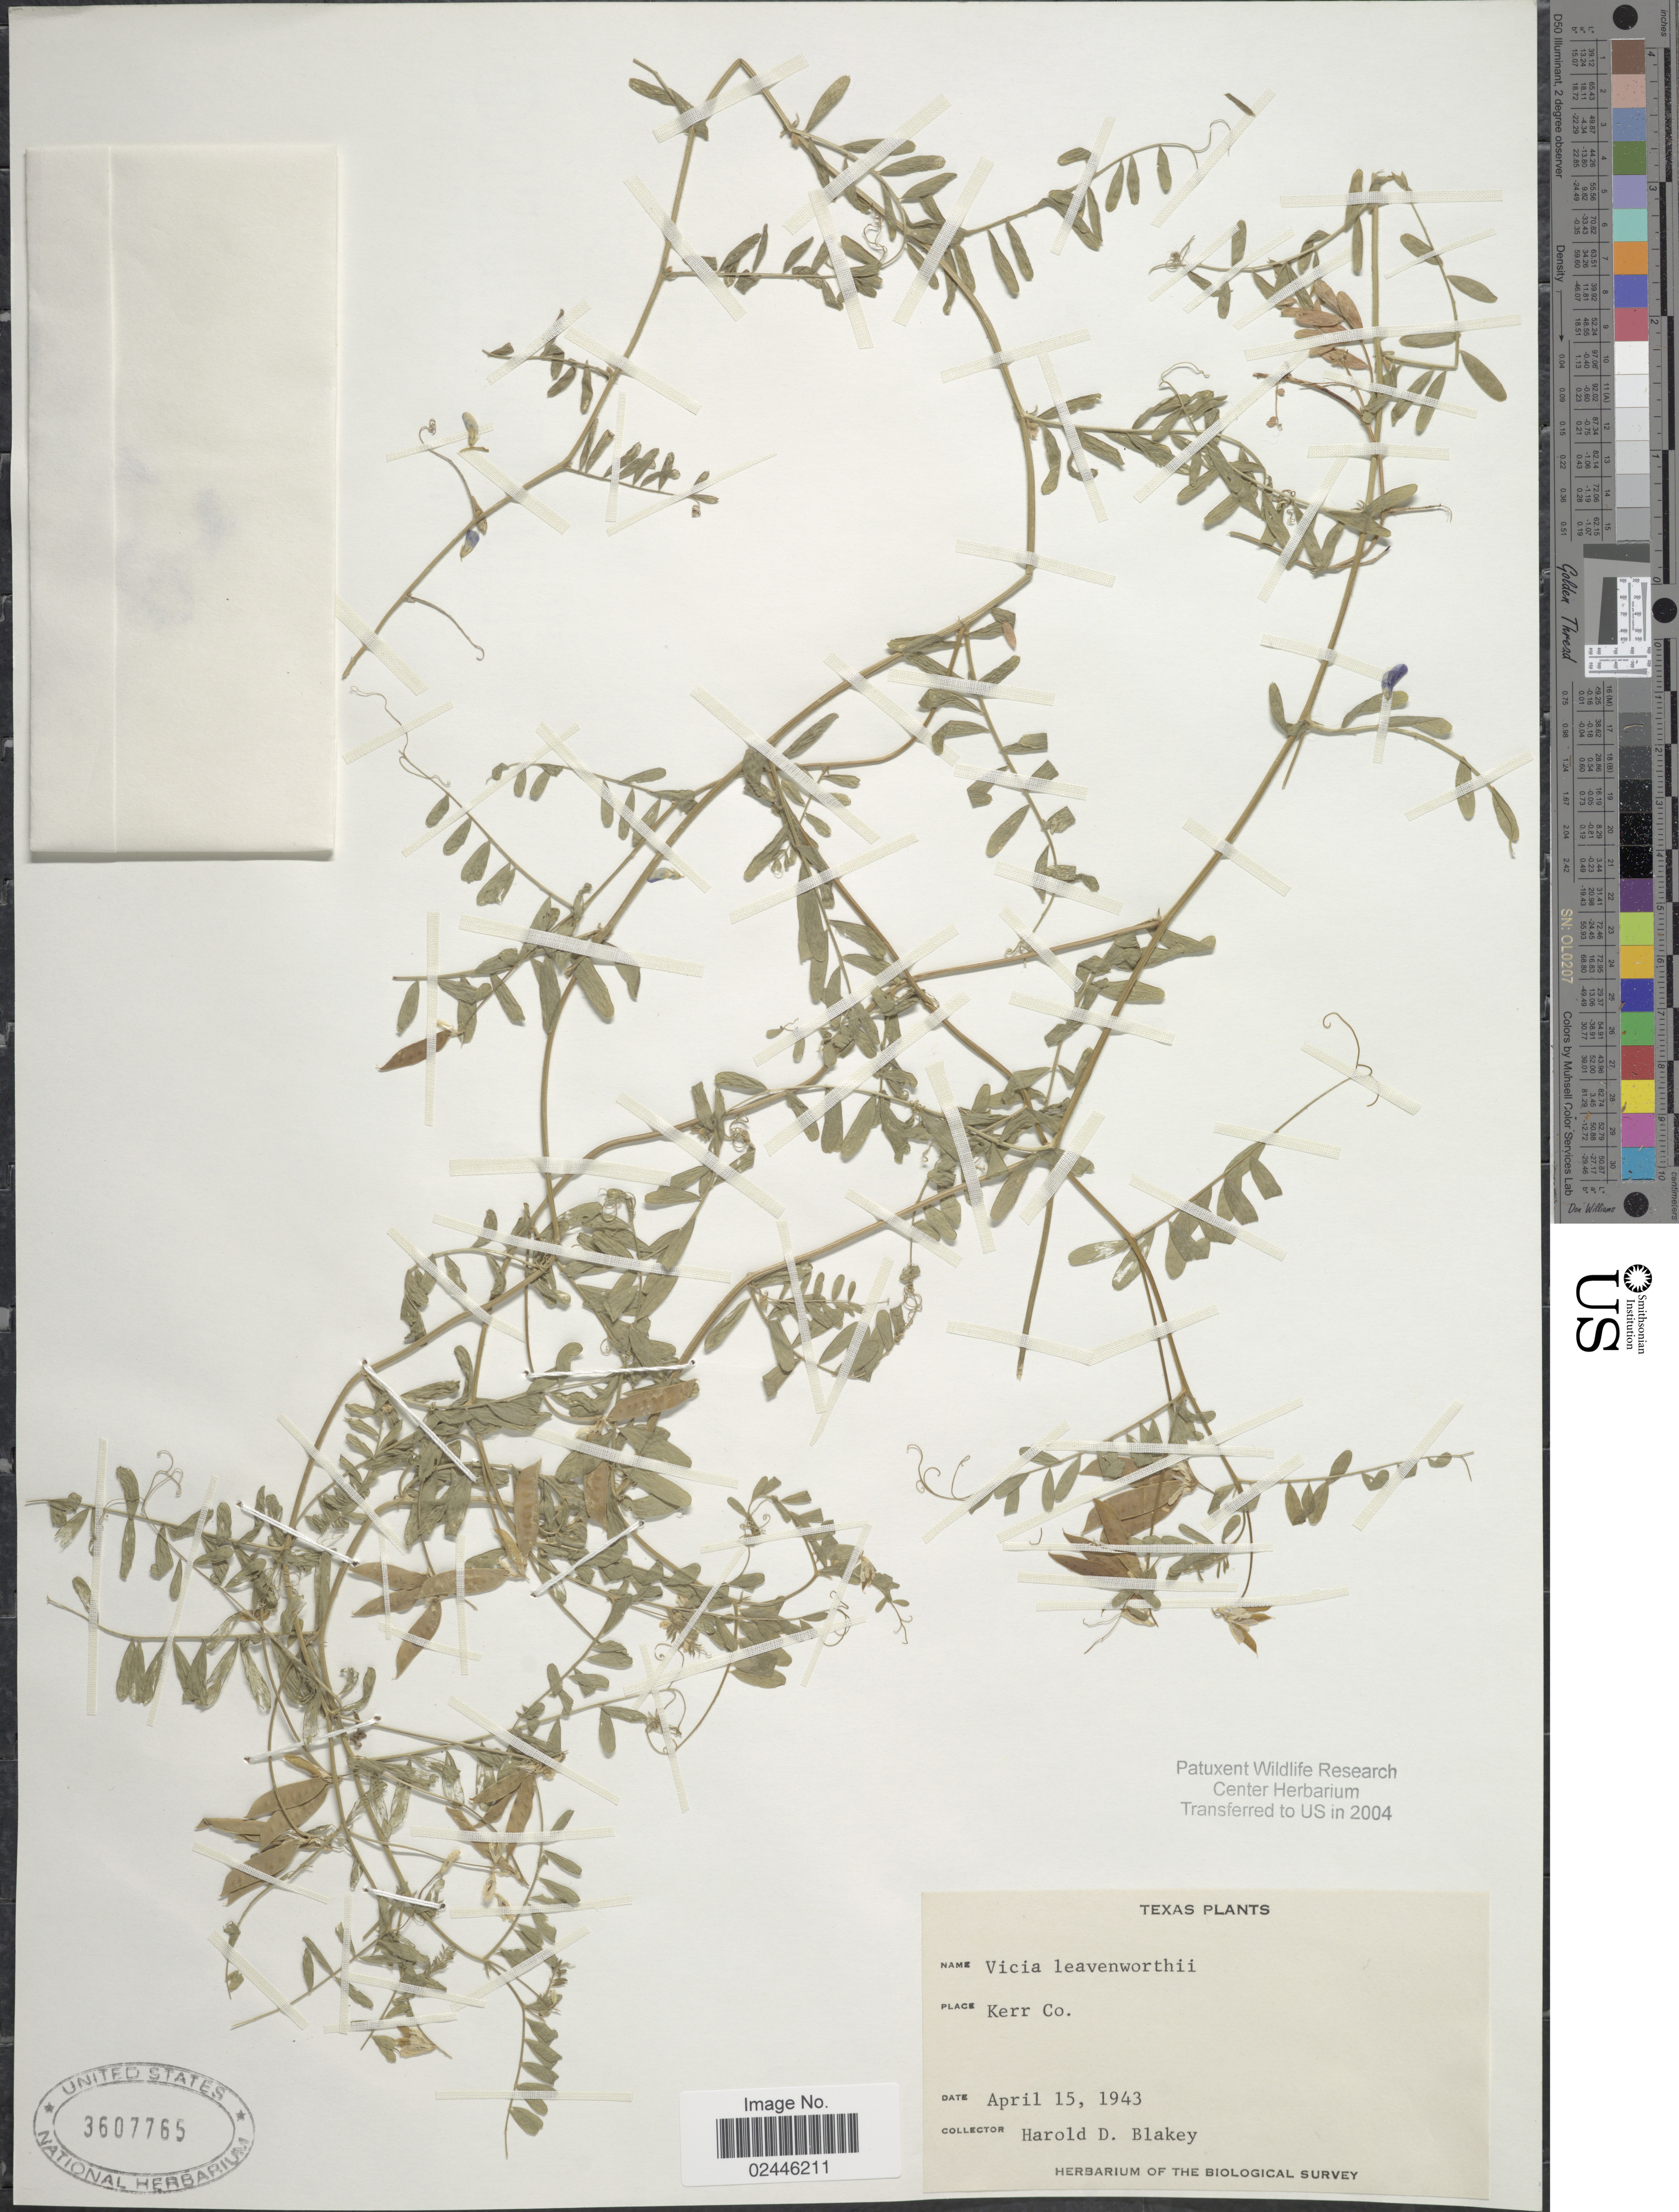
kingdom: Plantae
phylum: Tracheophyta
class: Magnoliopsida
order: Fabales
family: Fabaceae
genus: Vicia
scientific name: Vicia ludoviciana var. leavenworthii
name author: (Torr. & A. Gray) Broich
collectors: H. Blakey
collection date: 1943-04-15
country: United States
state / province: Texas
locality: Kerr Co.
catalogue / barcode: US 3607765